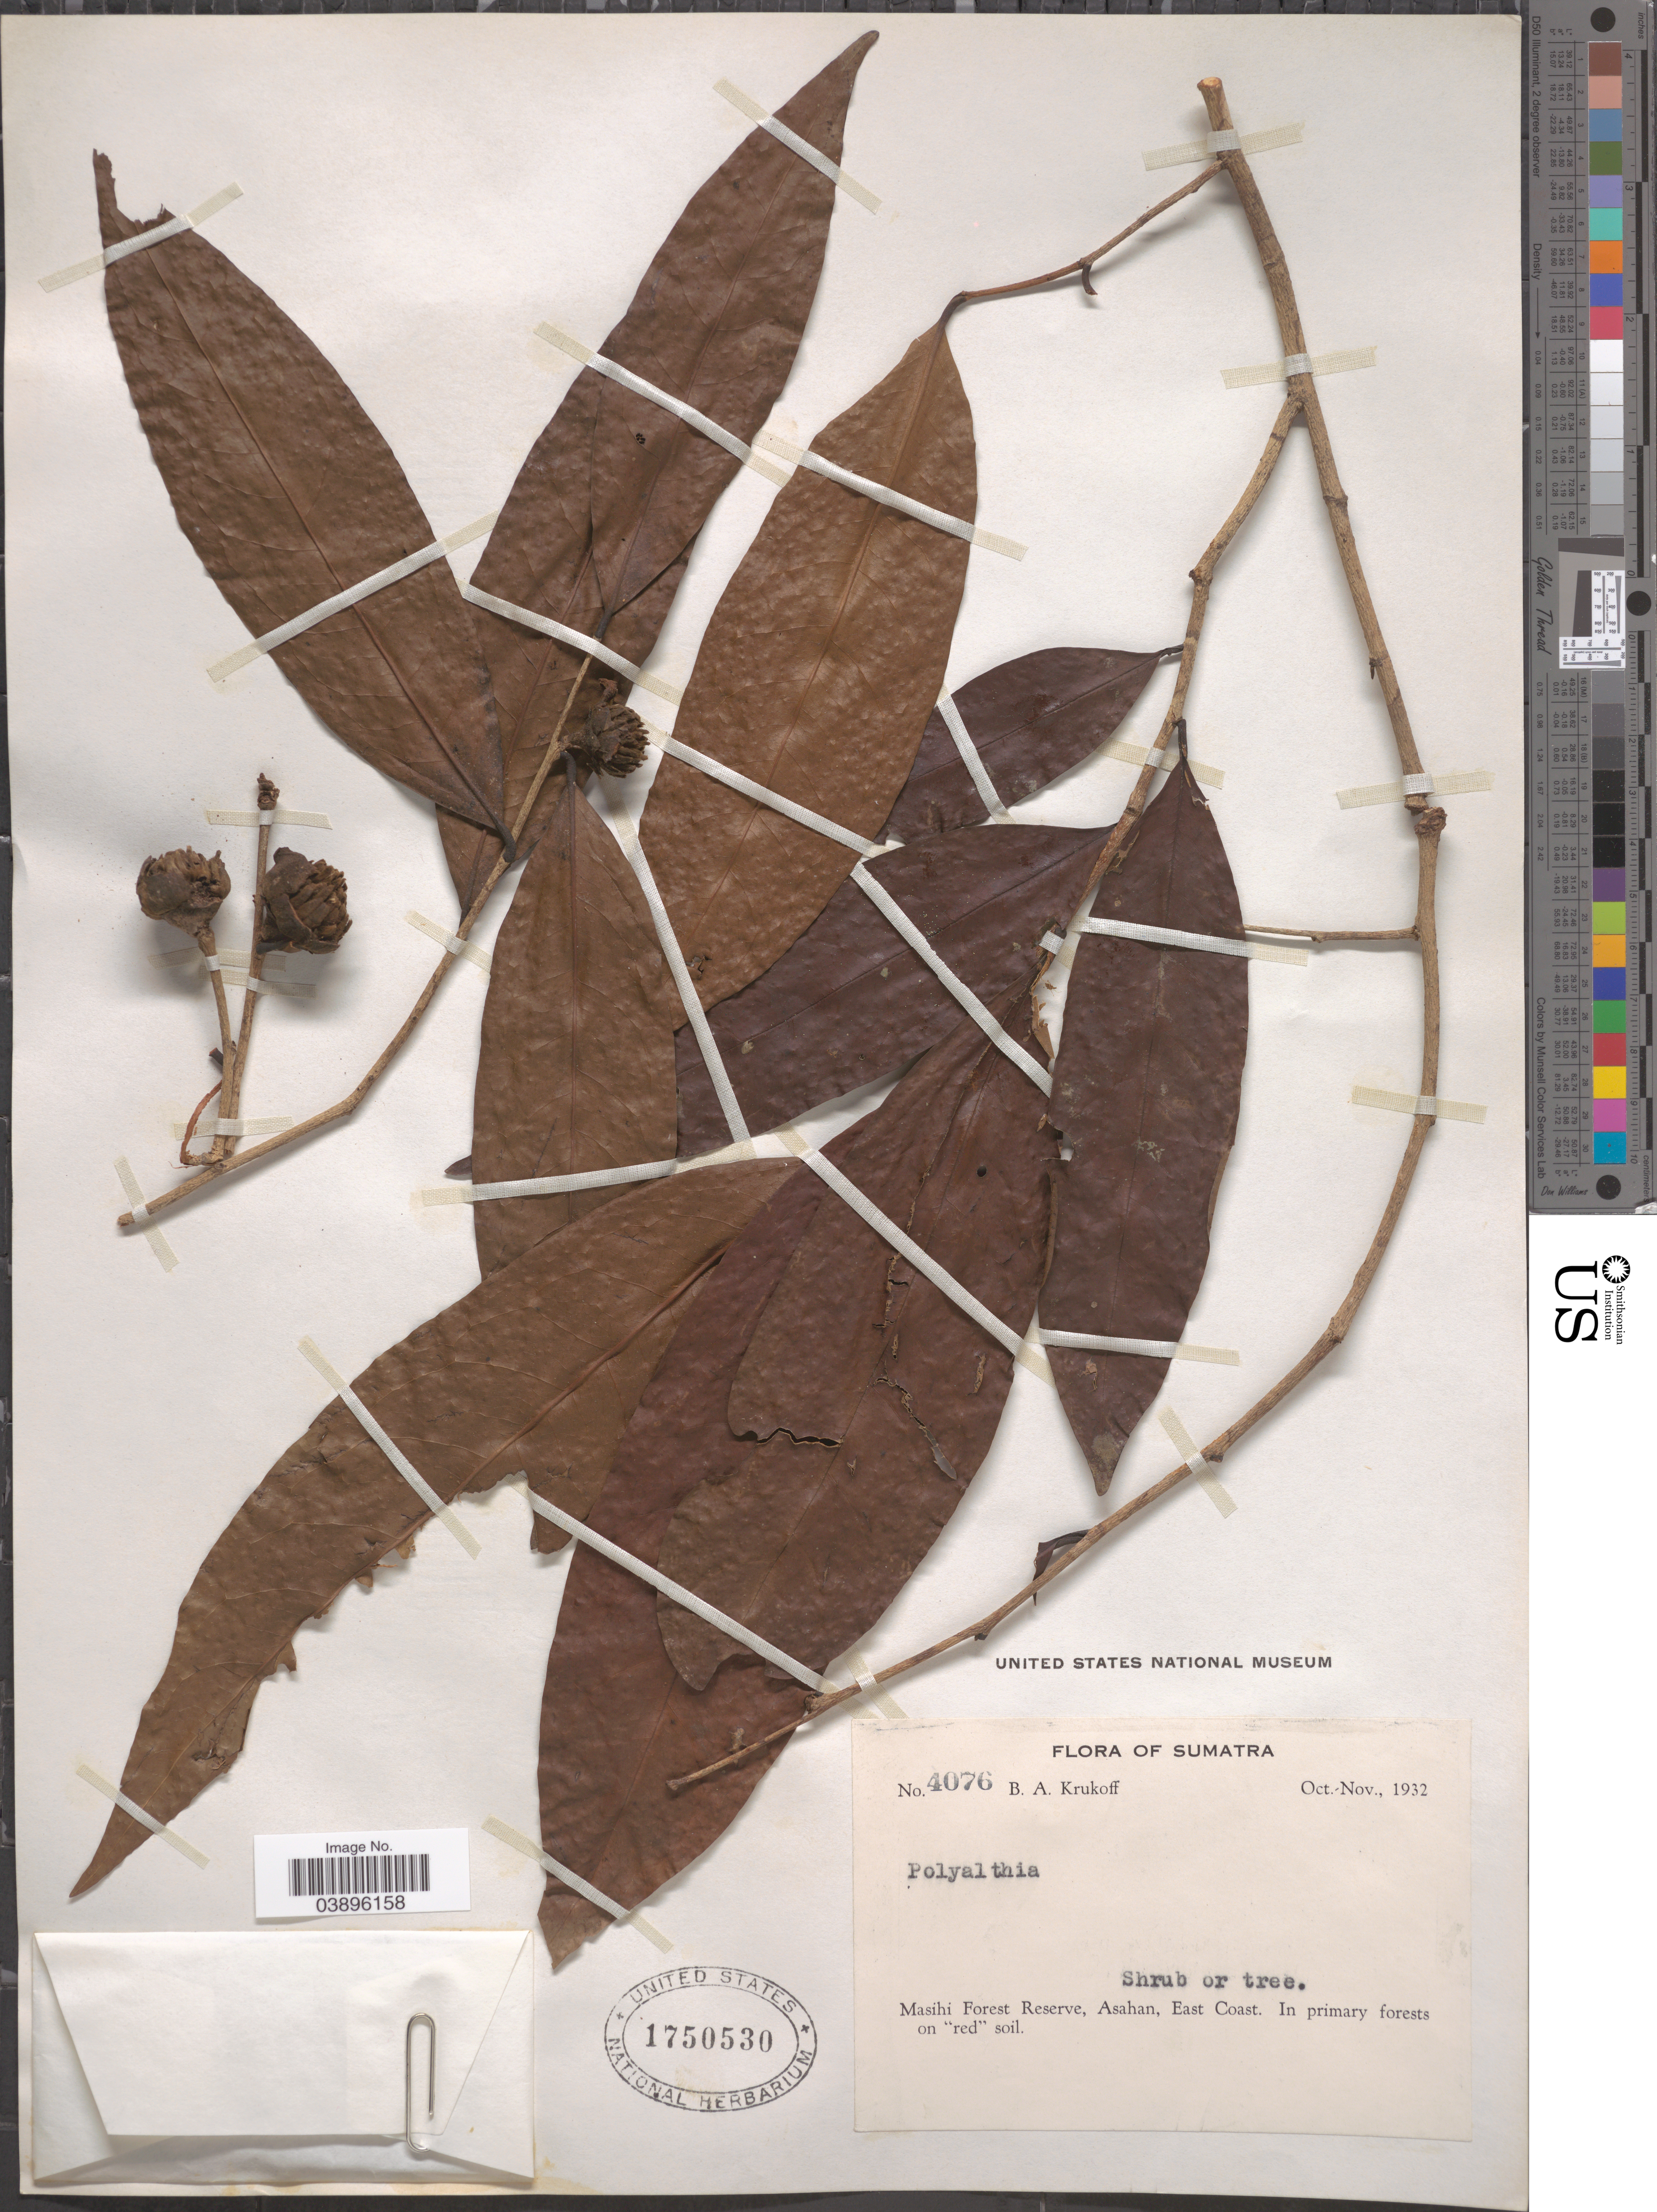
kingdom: Plantae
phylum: Tracheophyta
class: Magnoliopsida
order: Magnoliales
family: Annonaceae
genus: Polyalthia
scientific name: Polyalthia sp.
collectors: B. A. Krukoff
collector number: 4076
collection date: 1932-10/1932-11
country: Indonesia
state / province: Sumatra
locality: Masihi Forest Reserve, Asahan, East Coast.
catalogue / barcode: US 1750530